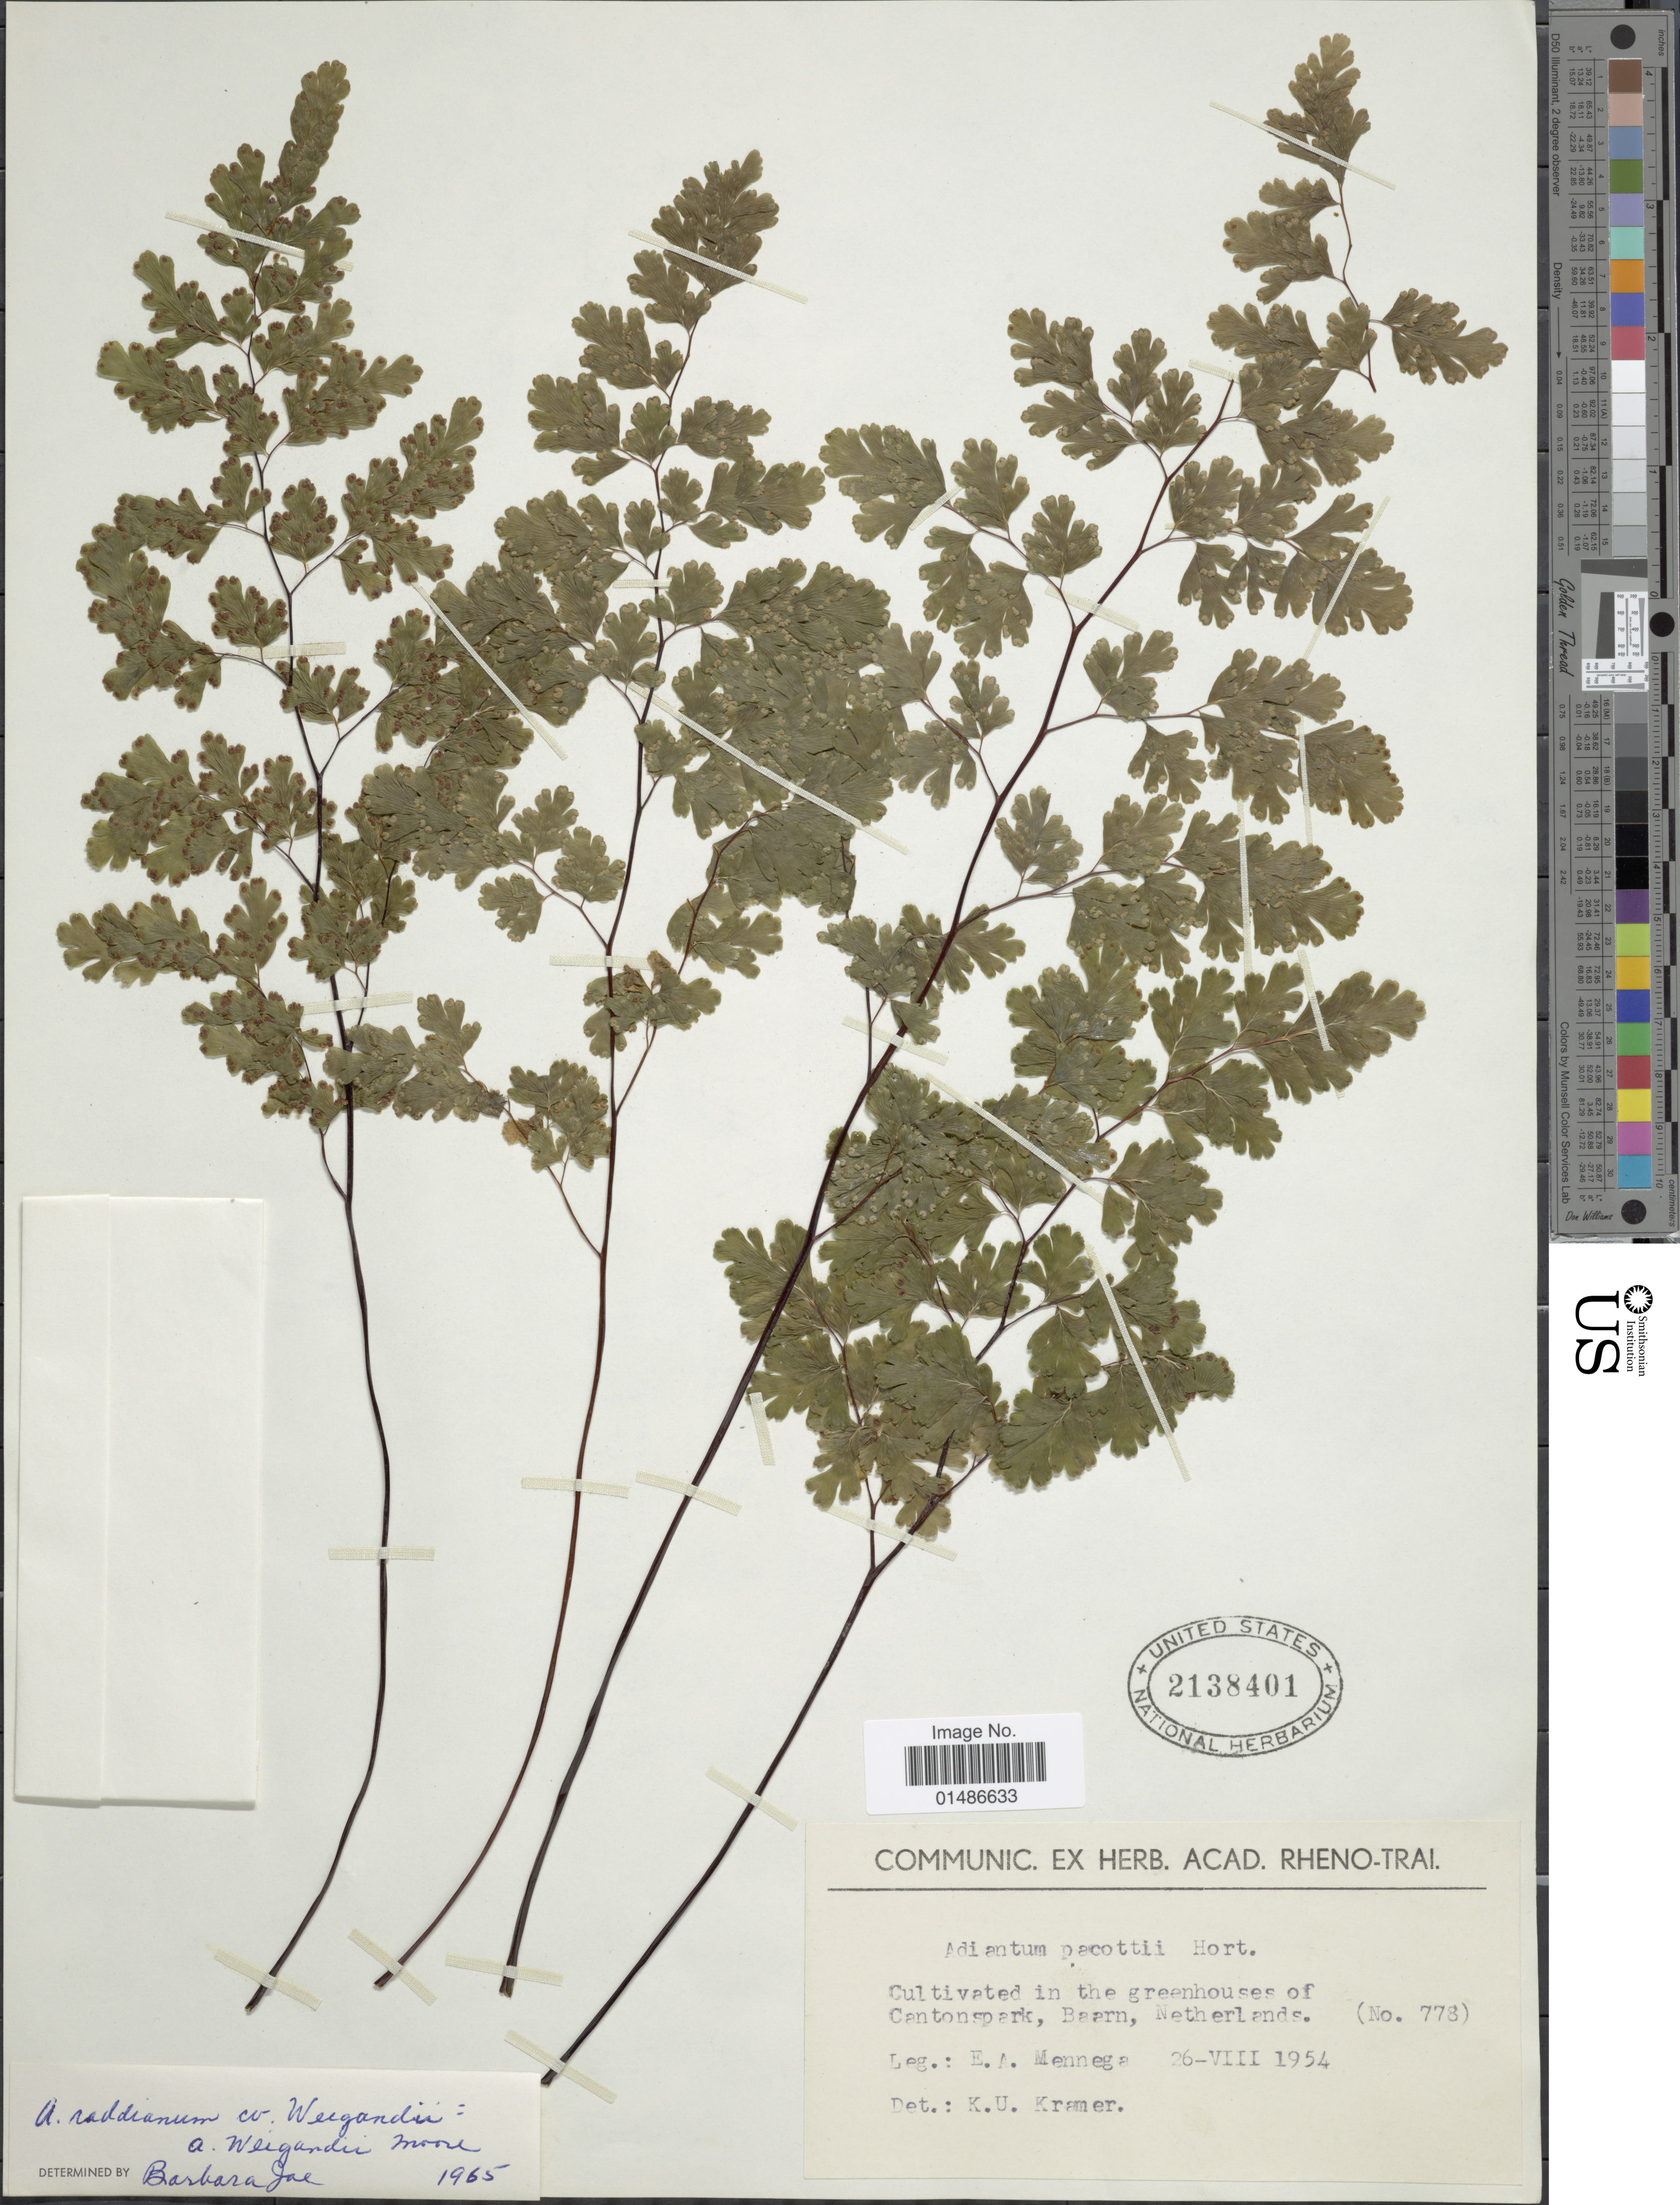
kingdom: Plantae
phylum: Tracheophyta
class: Polypodiopsida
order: Polypodiales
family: Pteridaceae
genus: Adiantum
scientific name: Adiantum raddianum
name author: C. Presl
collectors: E. A. Mennega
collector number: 778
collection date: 1954-08-26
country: Netherlands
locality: Cultivated in the greenhouses of Cantonspark, Baarn.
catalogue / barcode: US 2138401